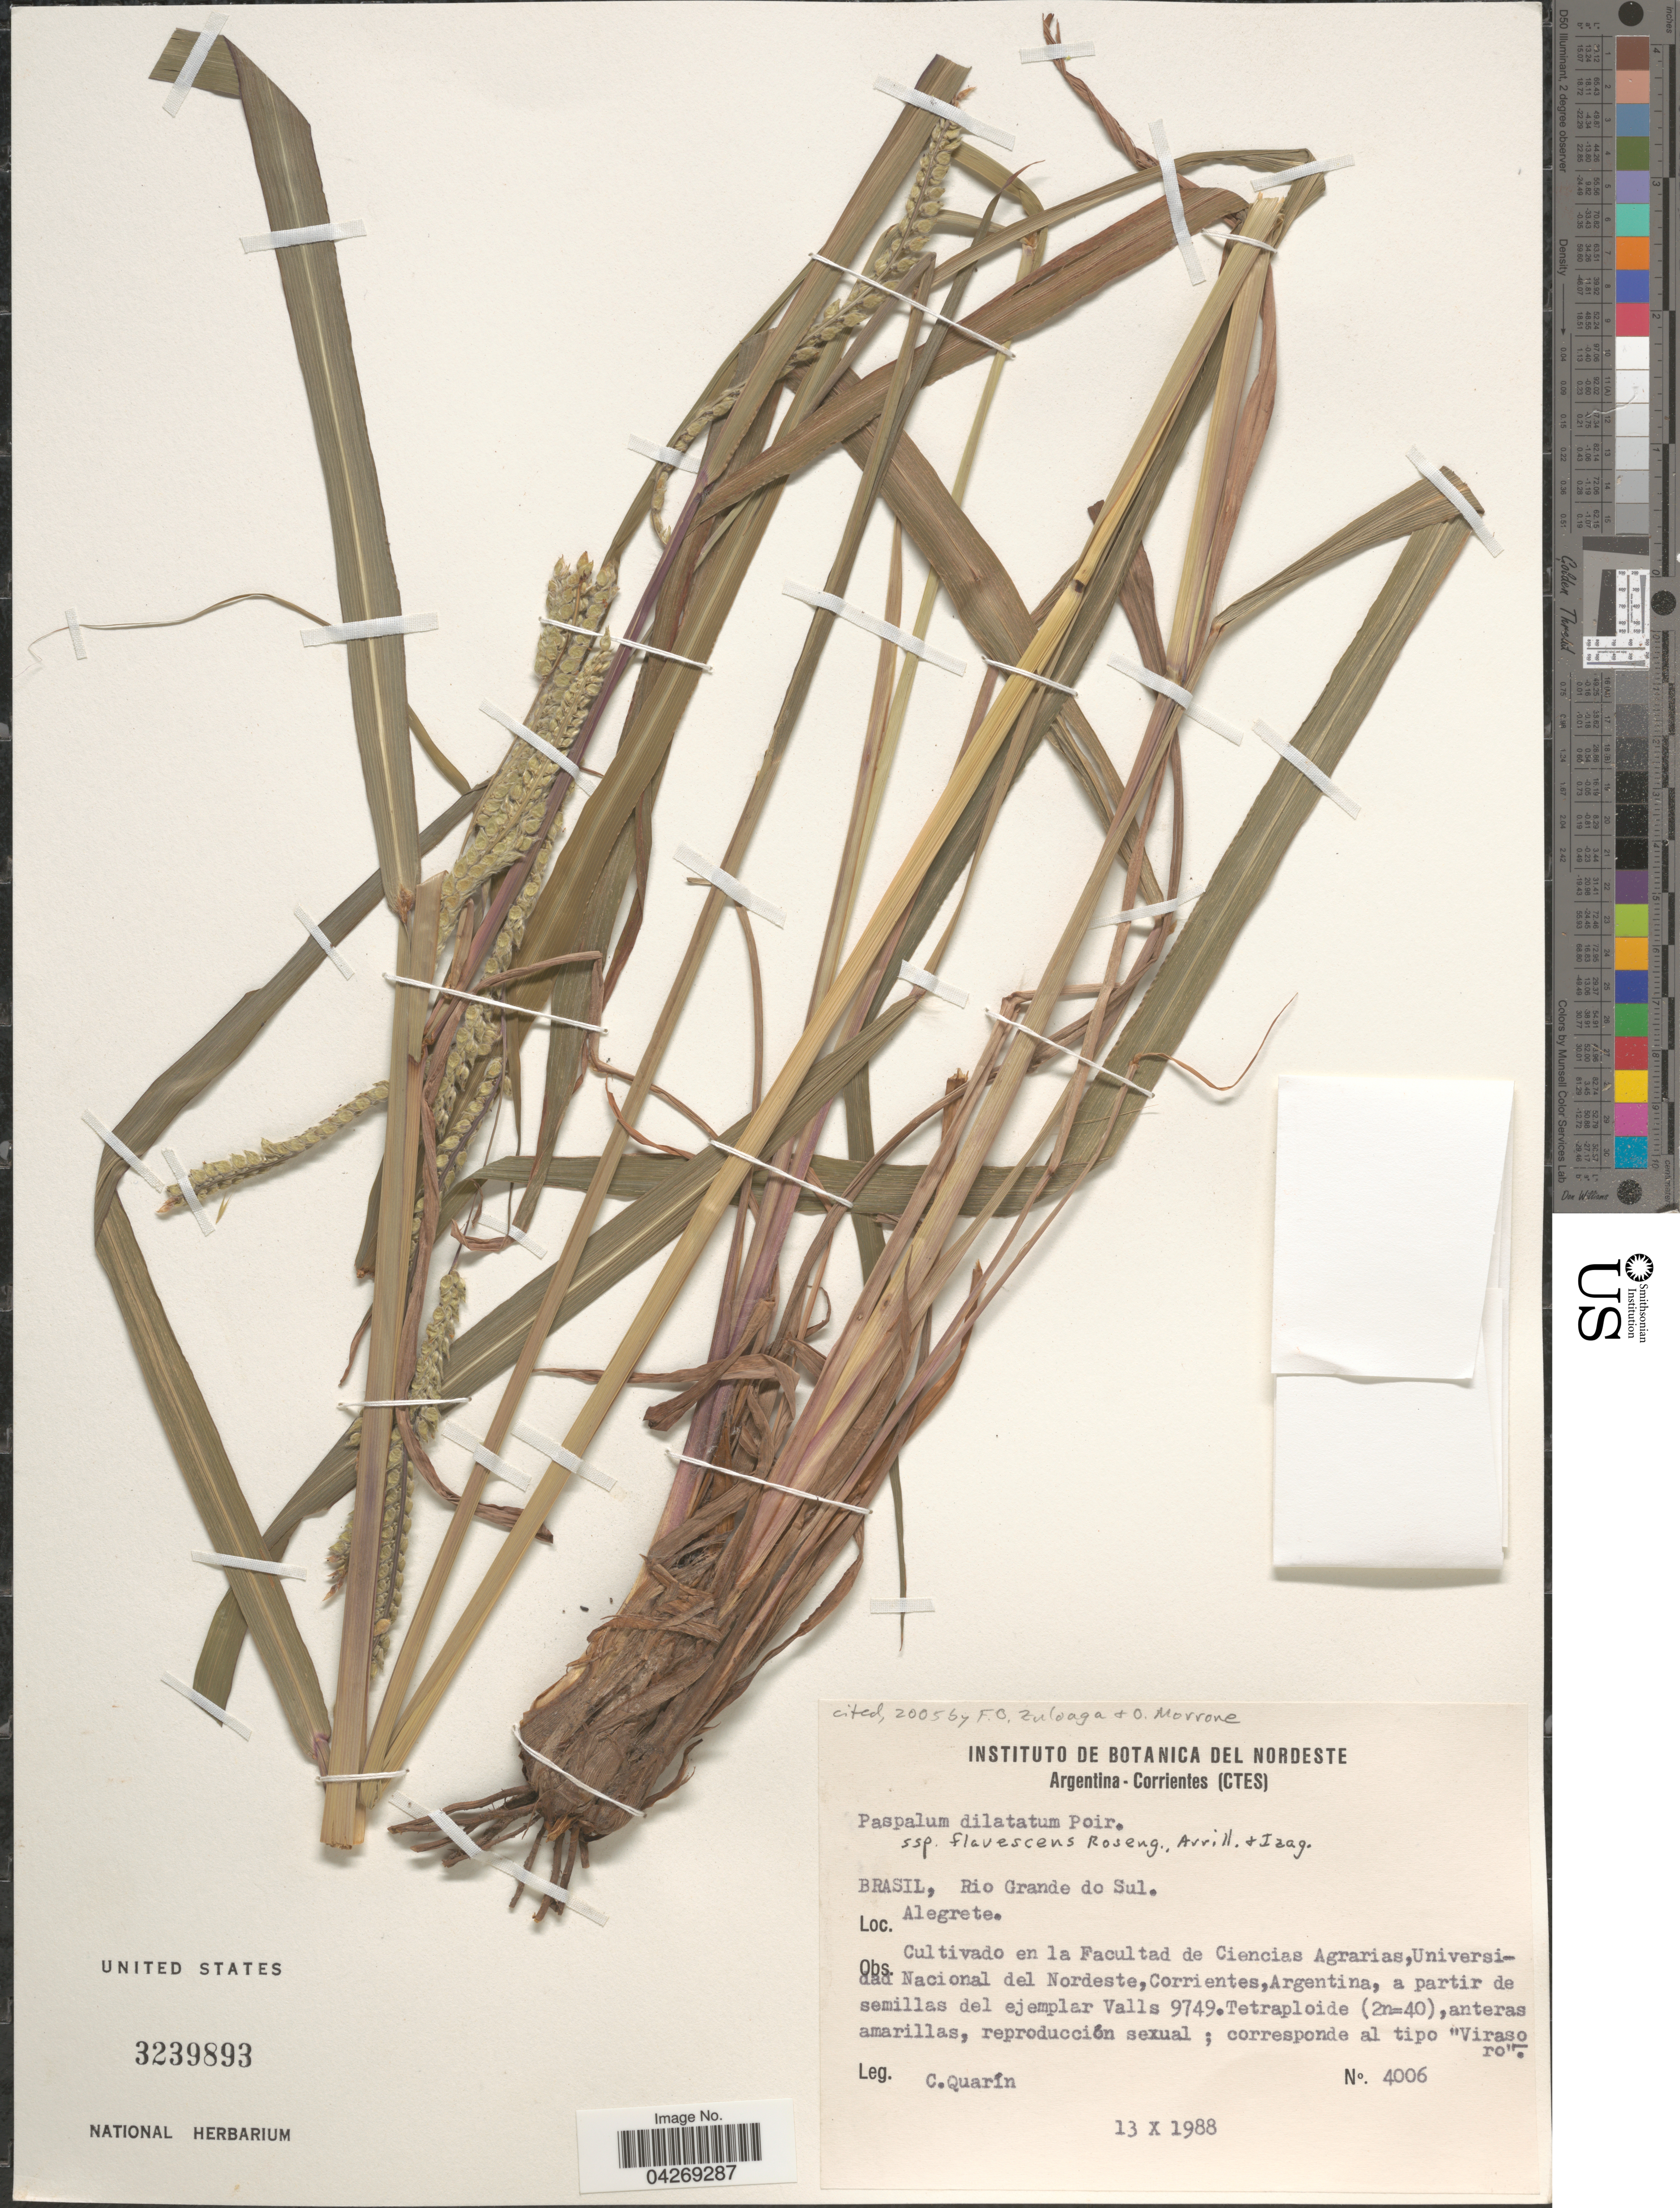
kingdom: Plantae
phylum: Tracheophyta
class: Liliopsida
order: Poales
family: Poaceae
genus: Paspalum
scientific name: Paspalum dilatatum subsp. flavescens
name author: Roseng. & et al.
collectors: C. Quarín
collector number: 4006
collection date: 1988-10-13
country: Argentina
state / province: Corrientes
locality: En la Facultad de Ciencias Agrarias, Universidad Nacional del Nordeste.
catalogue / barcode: US 3239893